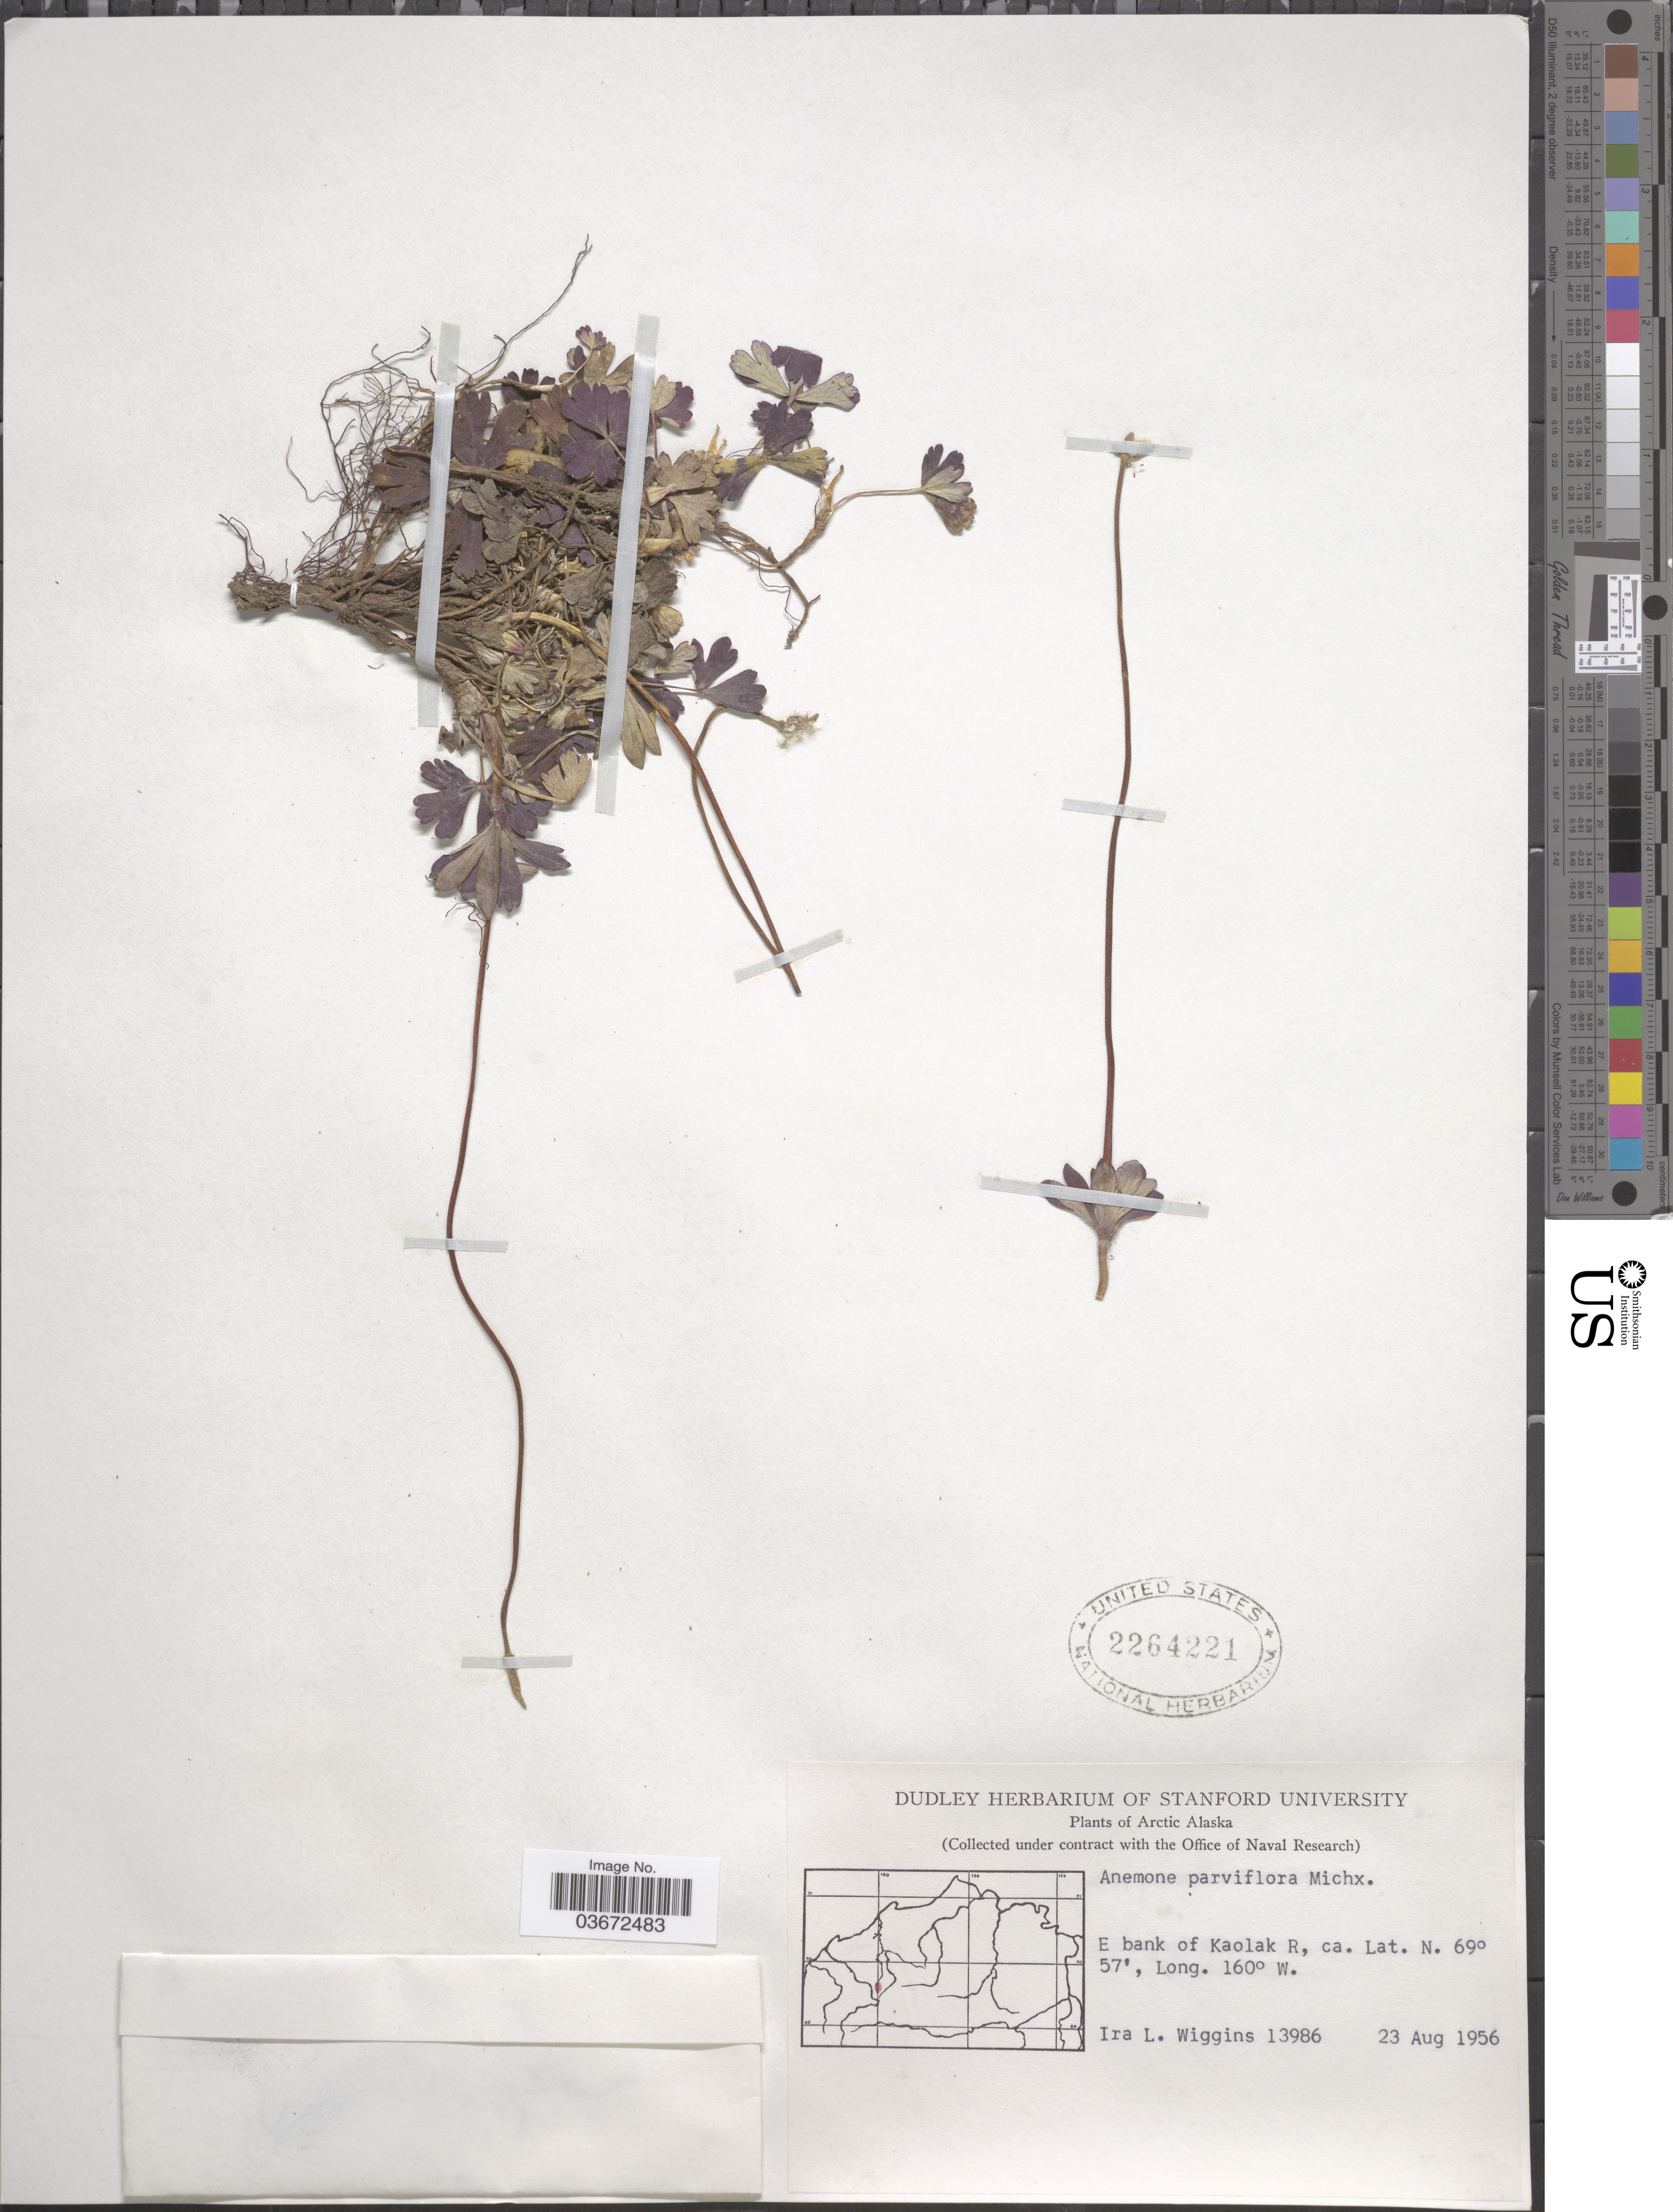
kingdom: Plantae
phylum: Tracheophyta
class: Magnoliopsida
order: Ranunculales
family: Ranunculaceae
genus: Anemone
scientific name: Anemone parviflora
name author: Michx.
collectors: I. L. Wiggins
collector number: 13986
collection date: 1956-08-23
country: United States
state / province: Alaska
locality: Arctic Alaska. E bank of Kaolak R.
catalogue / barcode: US 2264221